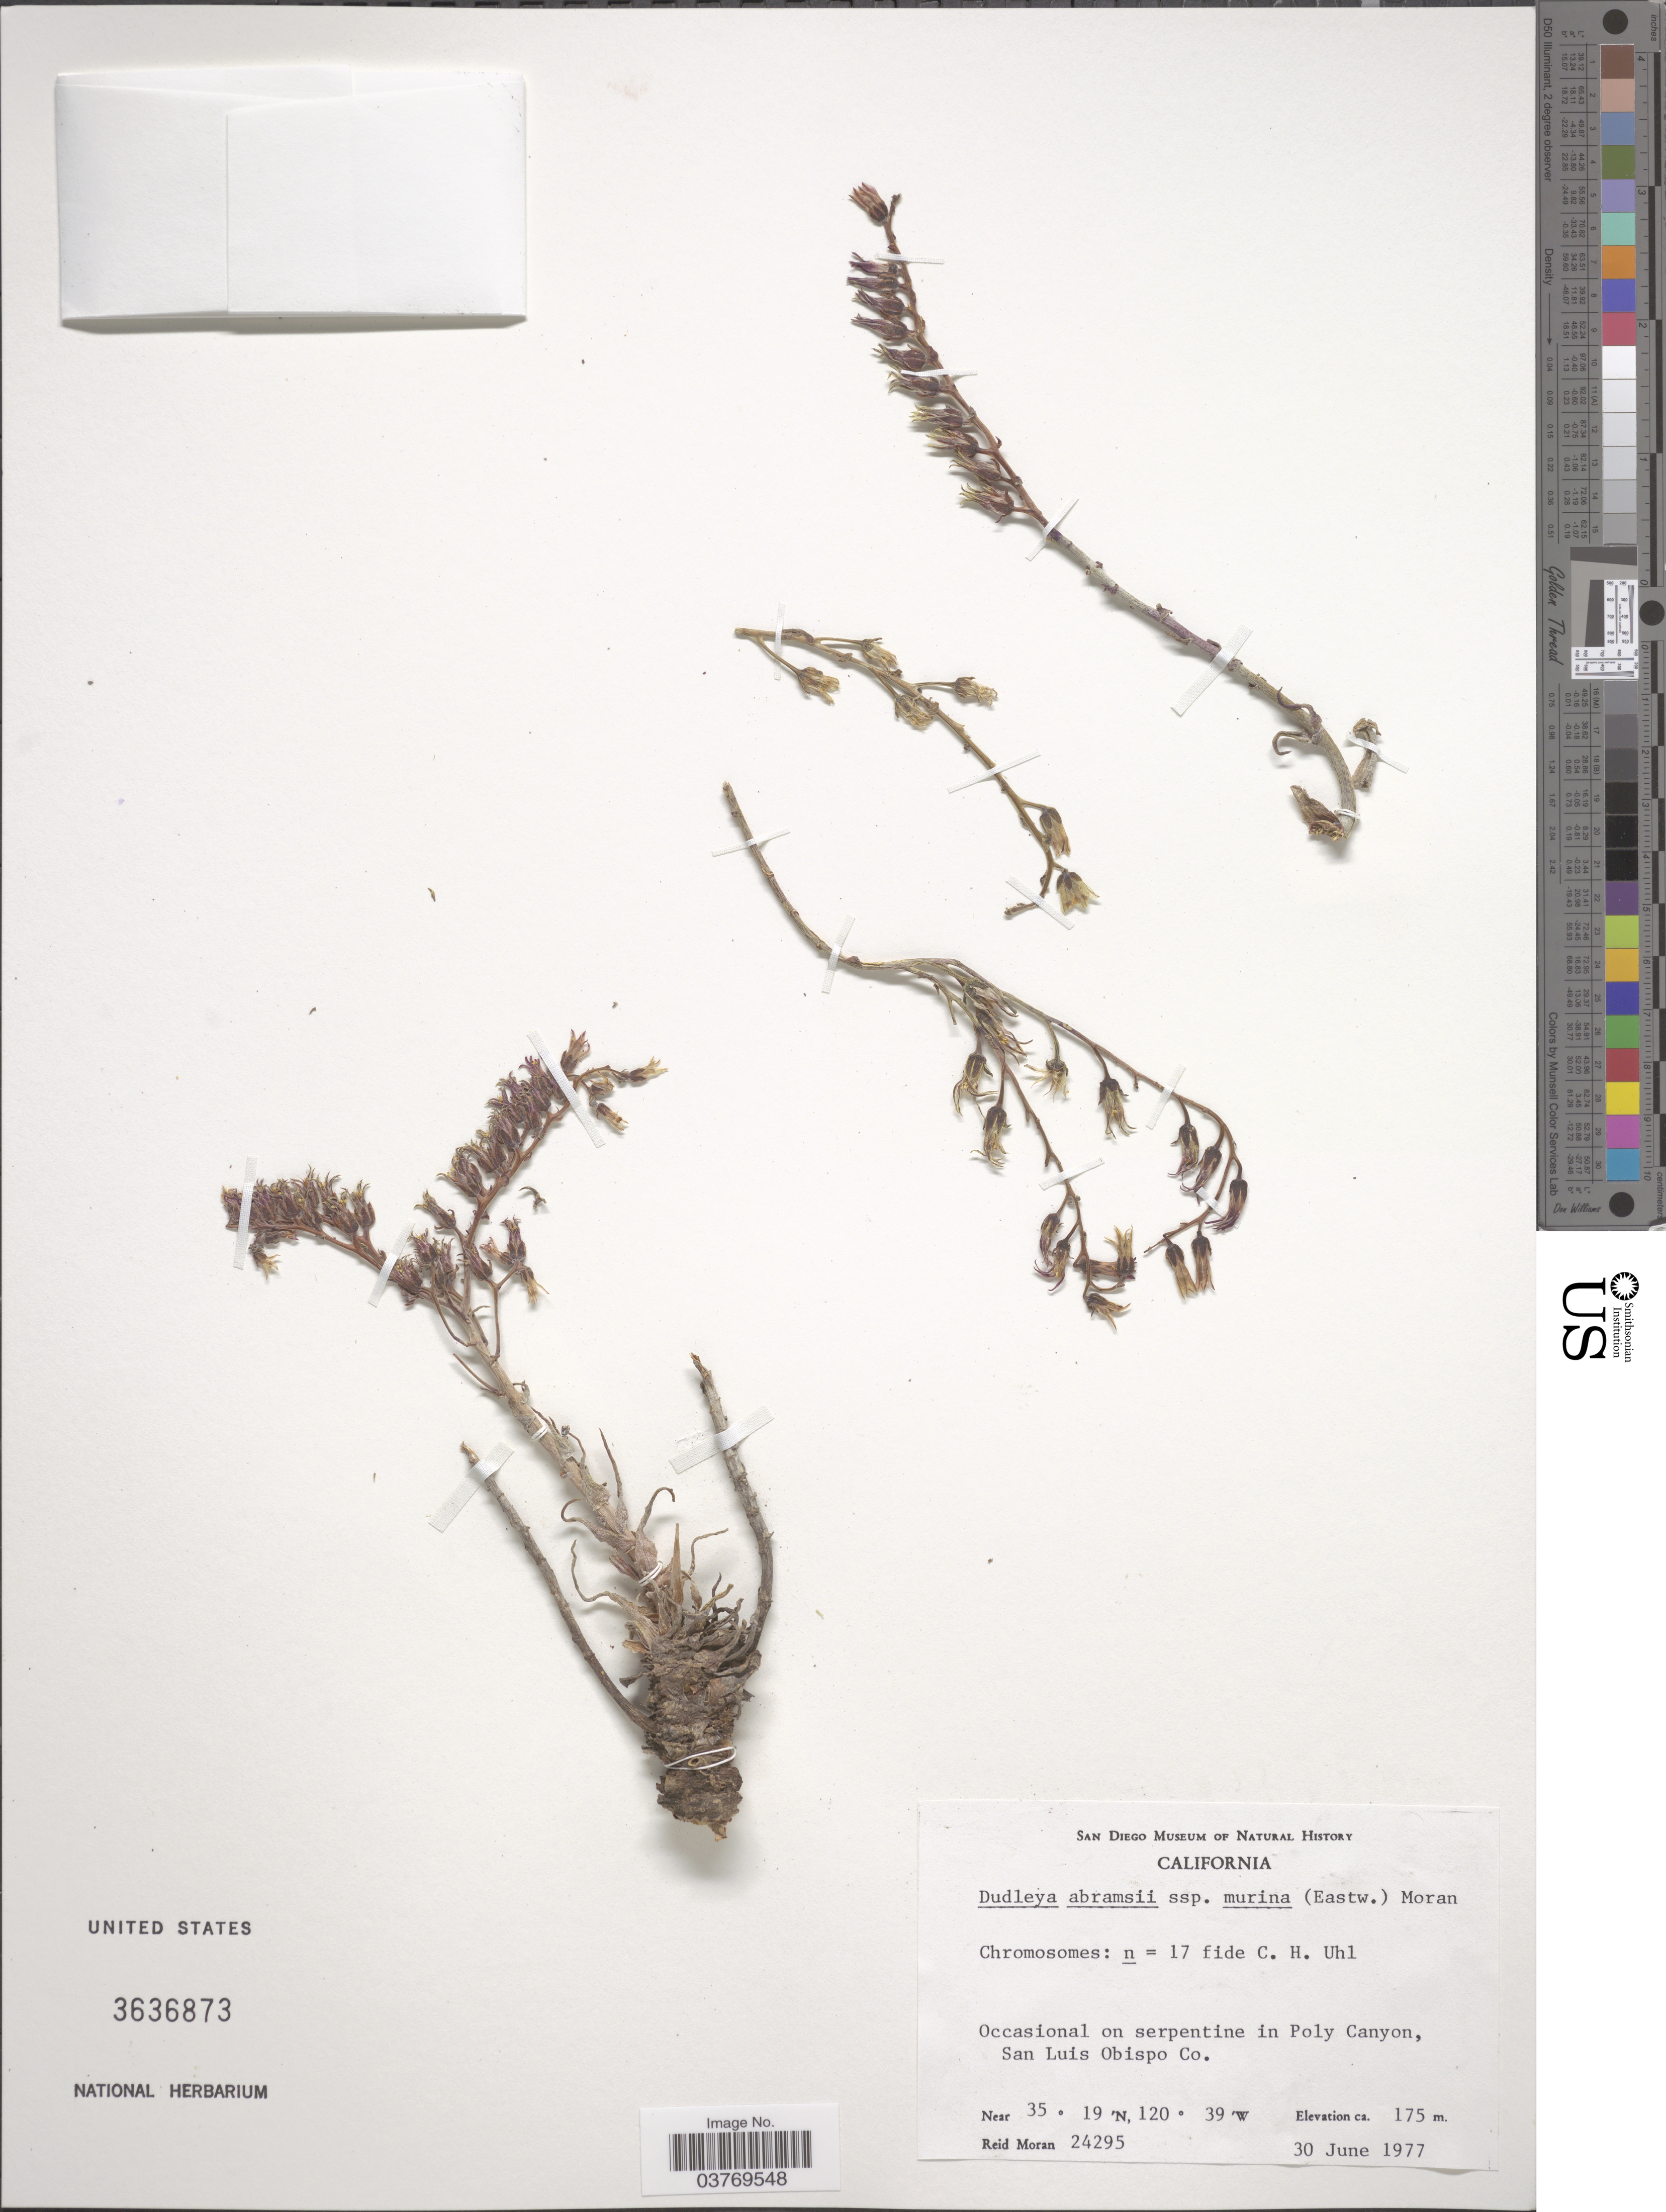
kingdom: Plantae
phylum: Tracheophyta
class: Magnoliopsida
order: Saxifragales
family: Crassulaceae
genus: Dudleya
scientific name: Dudleya abramsii subsp. murina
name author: (Eastw.) Moran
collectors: R. Moran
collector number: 24295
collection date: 1977-06-30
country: United States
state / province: California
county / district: San Luis Obispo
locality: Serpentine in Poly Canyon, San Luis Obispo Co.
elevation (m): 175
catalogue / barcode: US 3636873